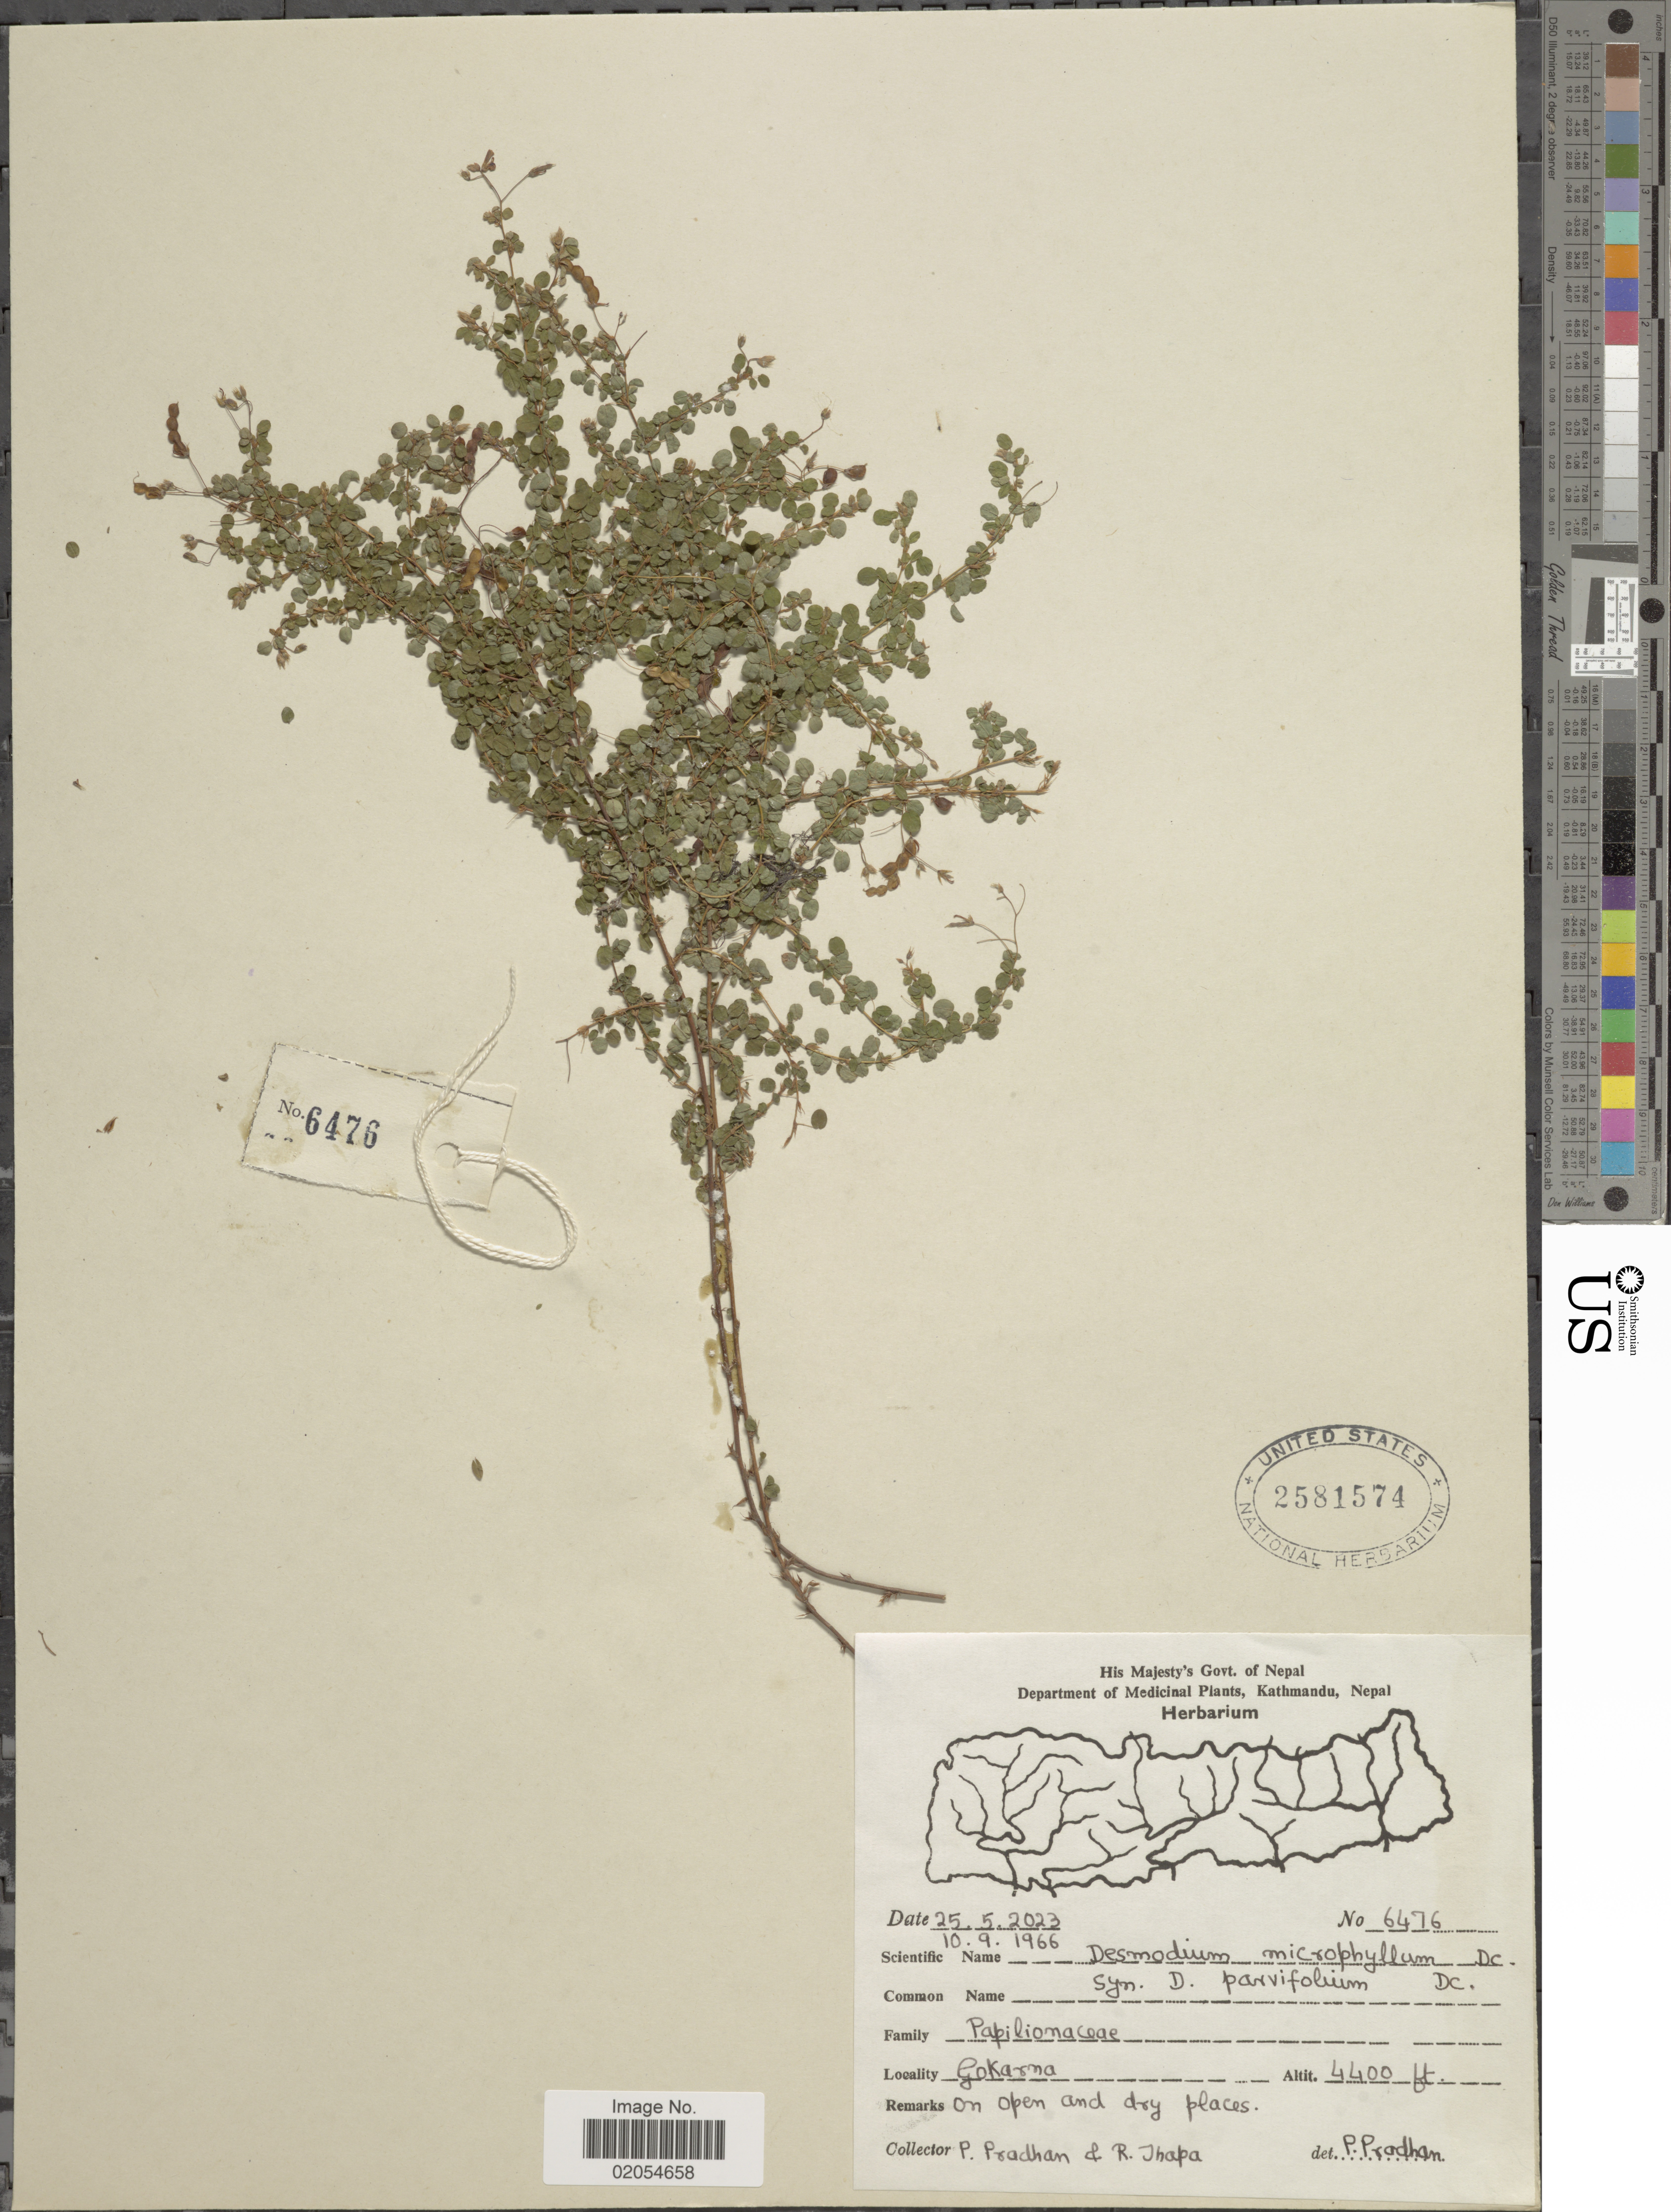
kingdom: Plantae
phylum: Tracheophyta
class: Magnoliopsida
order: Fabales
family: Fabaceae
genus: Leptodesmia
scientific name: Leptodesmia microphylla var. microphylla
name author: (Thunb.) H. Ohashi & K. Ohashi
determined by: Strong, Mark T., (BOT), Smithsonian Institution - National Museum of Natural History (UNITED STATES)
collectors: P. Pradhan & R. Thapa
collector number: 6476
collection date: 1966-09-10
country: Nepal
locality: Gokarna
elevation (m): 1341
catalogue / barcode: US 2581574